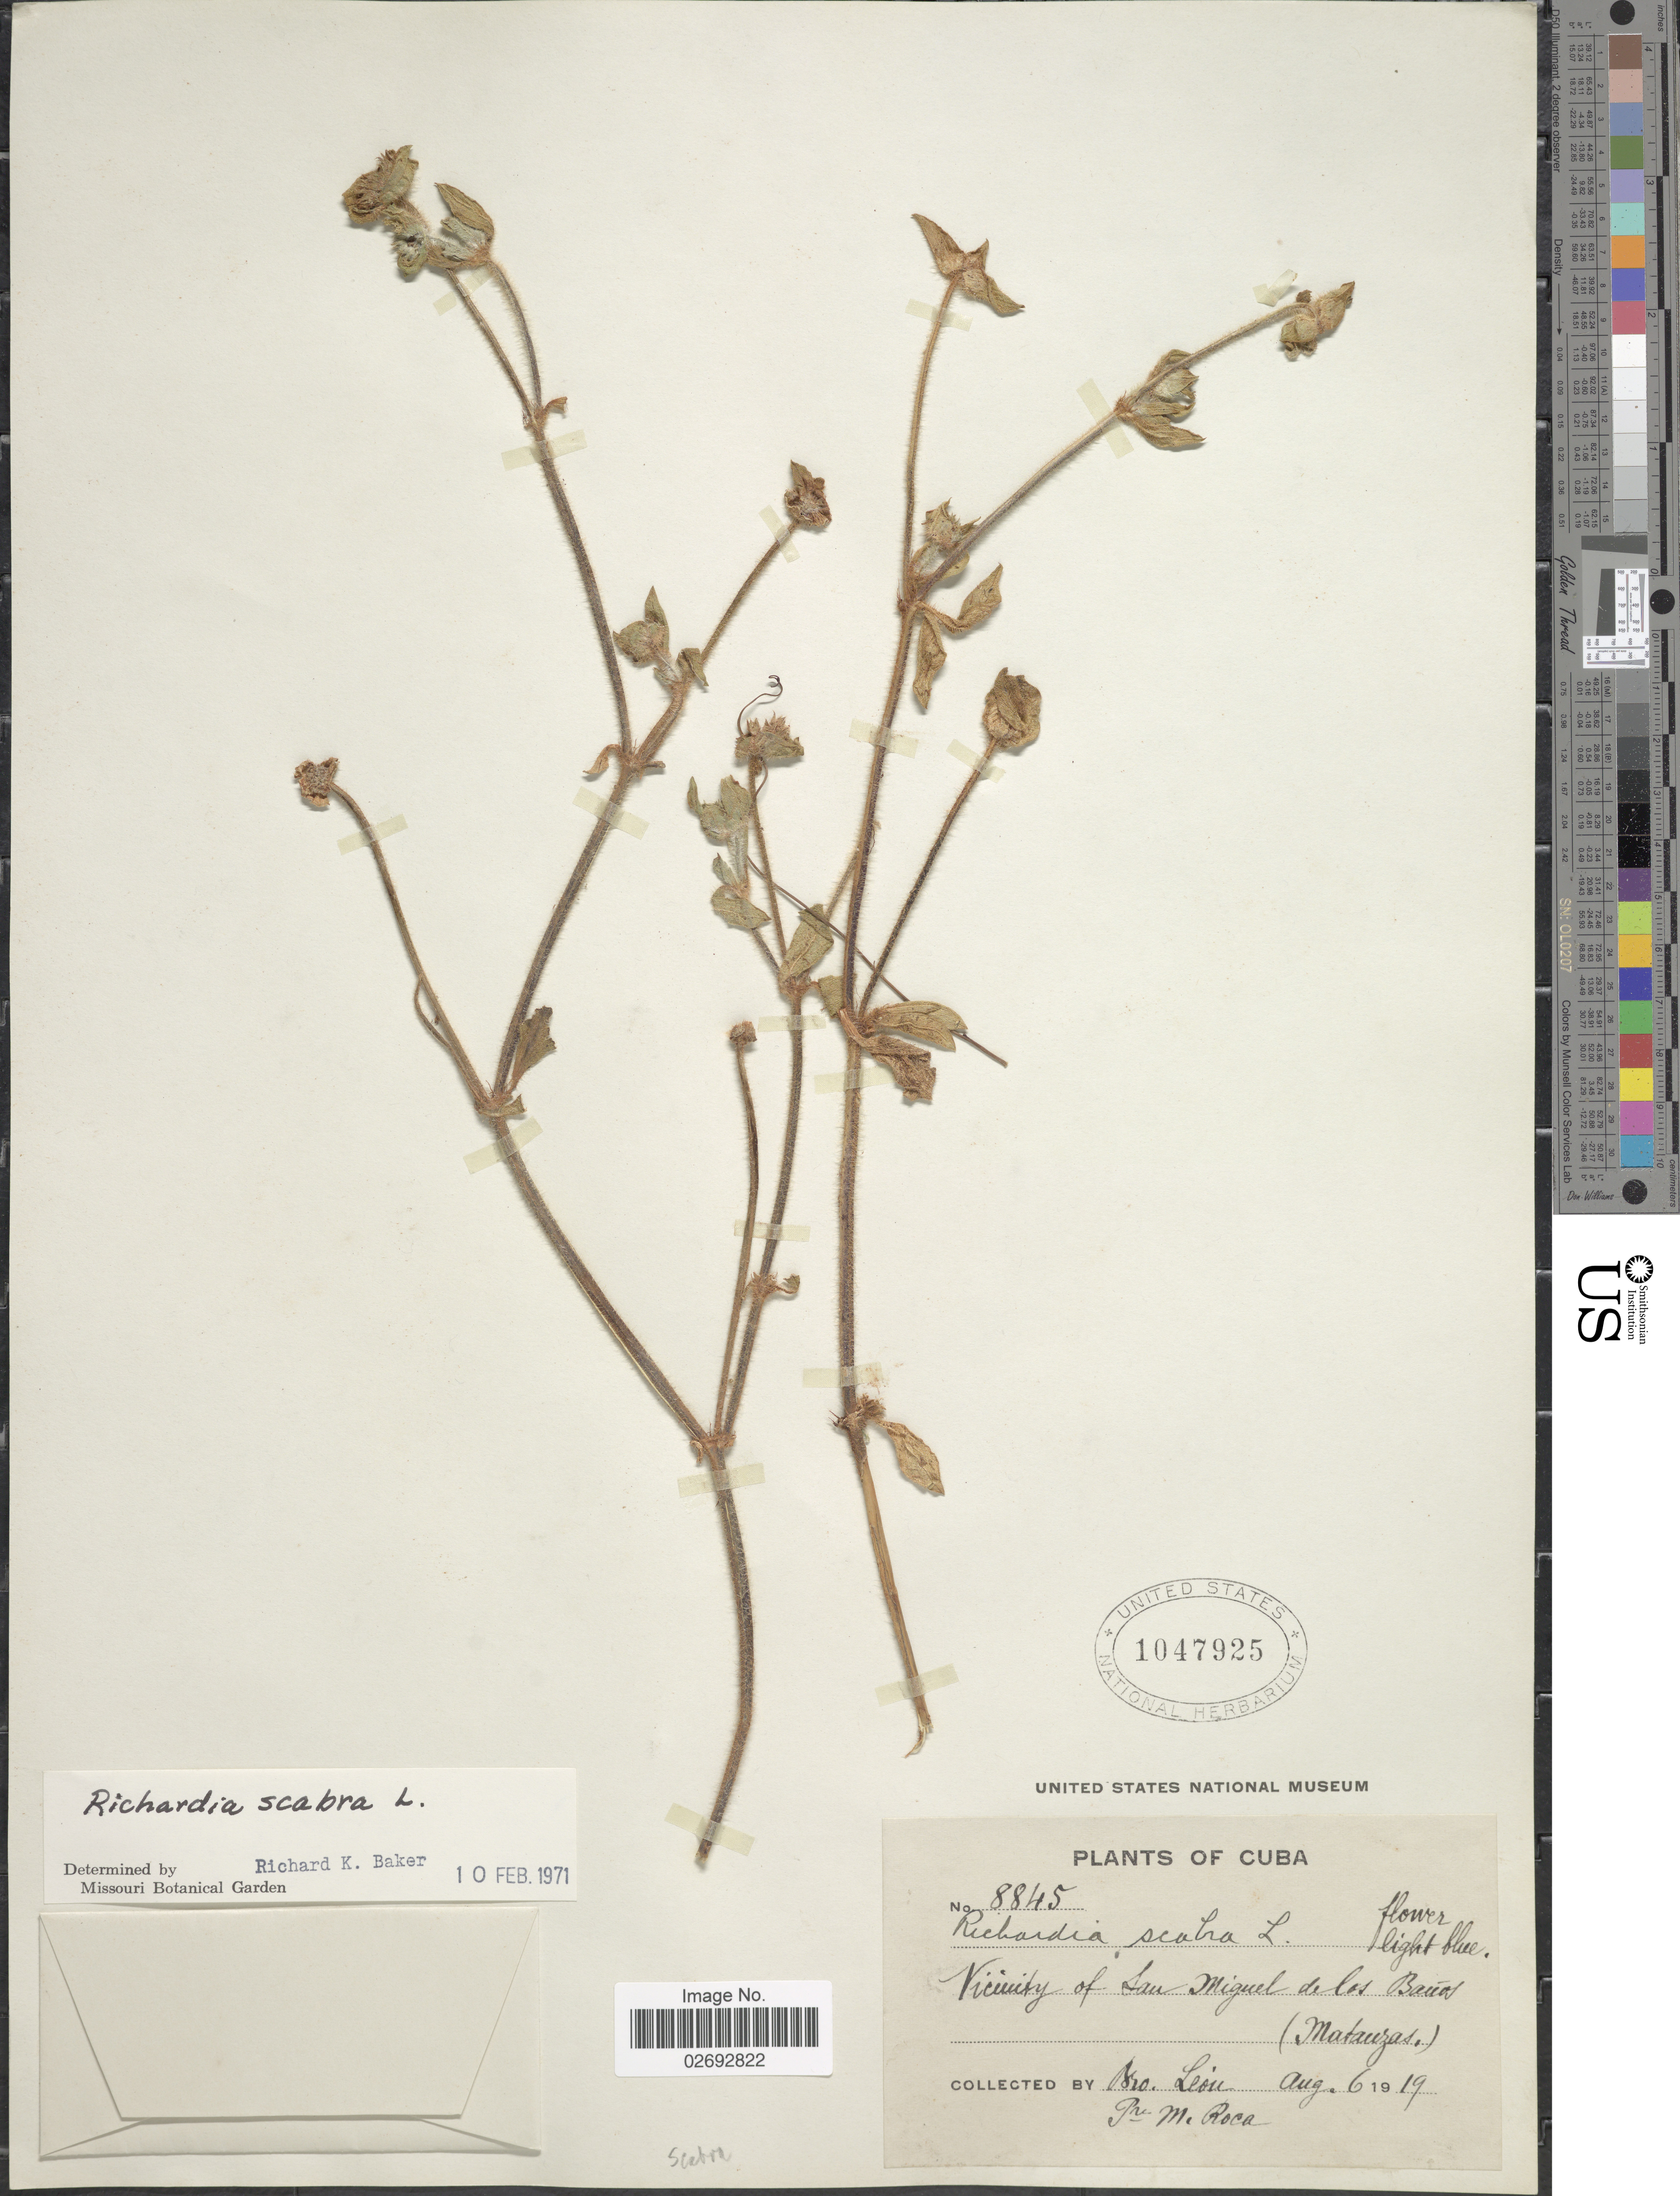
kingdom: Plantae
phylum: Tracheophyta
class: Magnoliopsida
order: Gentianales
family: Rubiaceae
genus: Richardia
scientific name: Richardia scabra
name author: L.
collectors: Bro. León & M. Roca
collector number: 8845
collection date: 1919-08-06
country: Cuba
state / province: Matanzas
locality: Vicinity of San Miguel de los Baños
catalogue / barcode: US 1047925